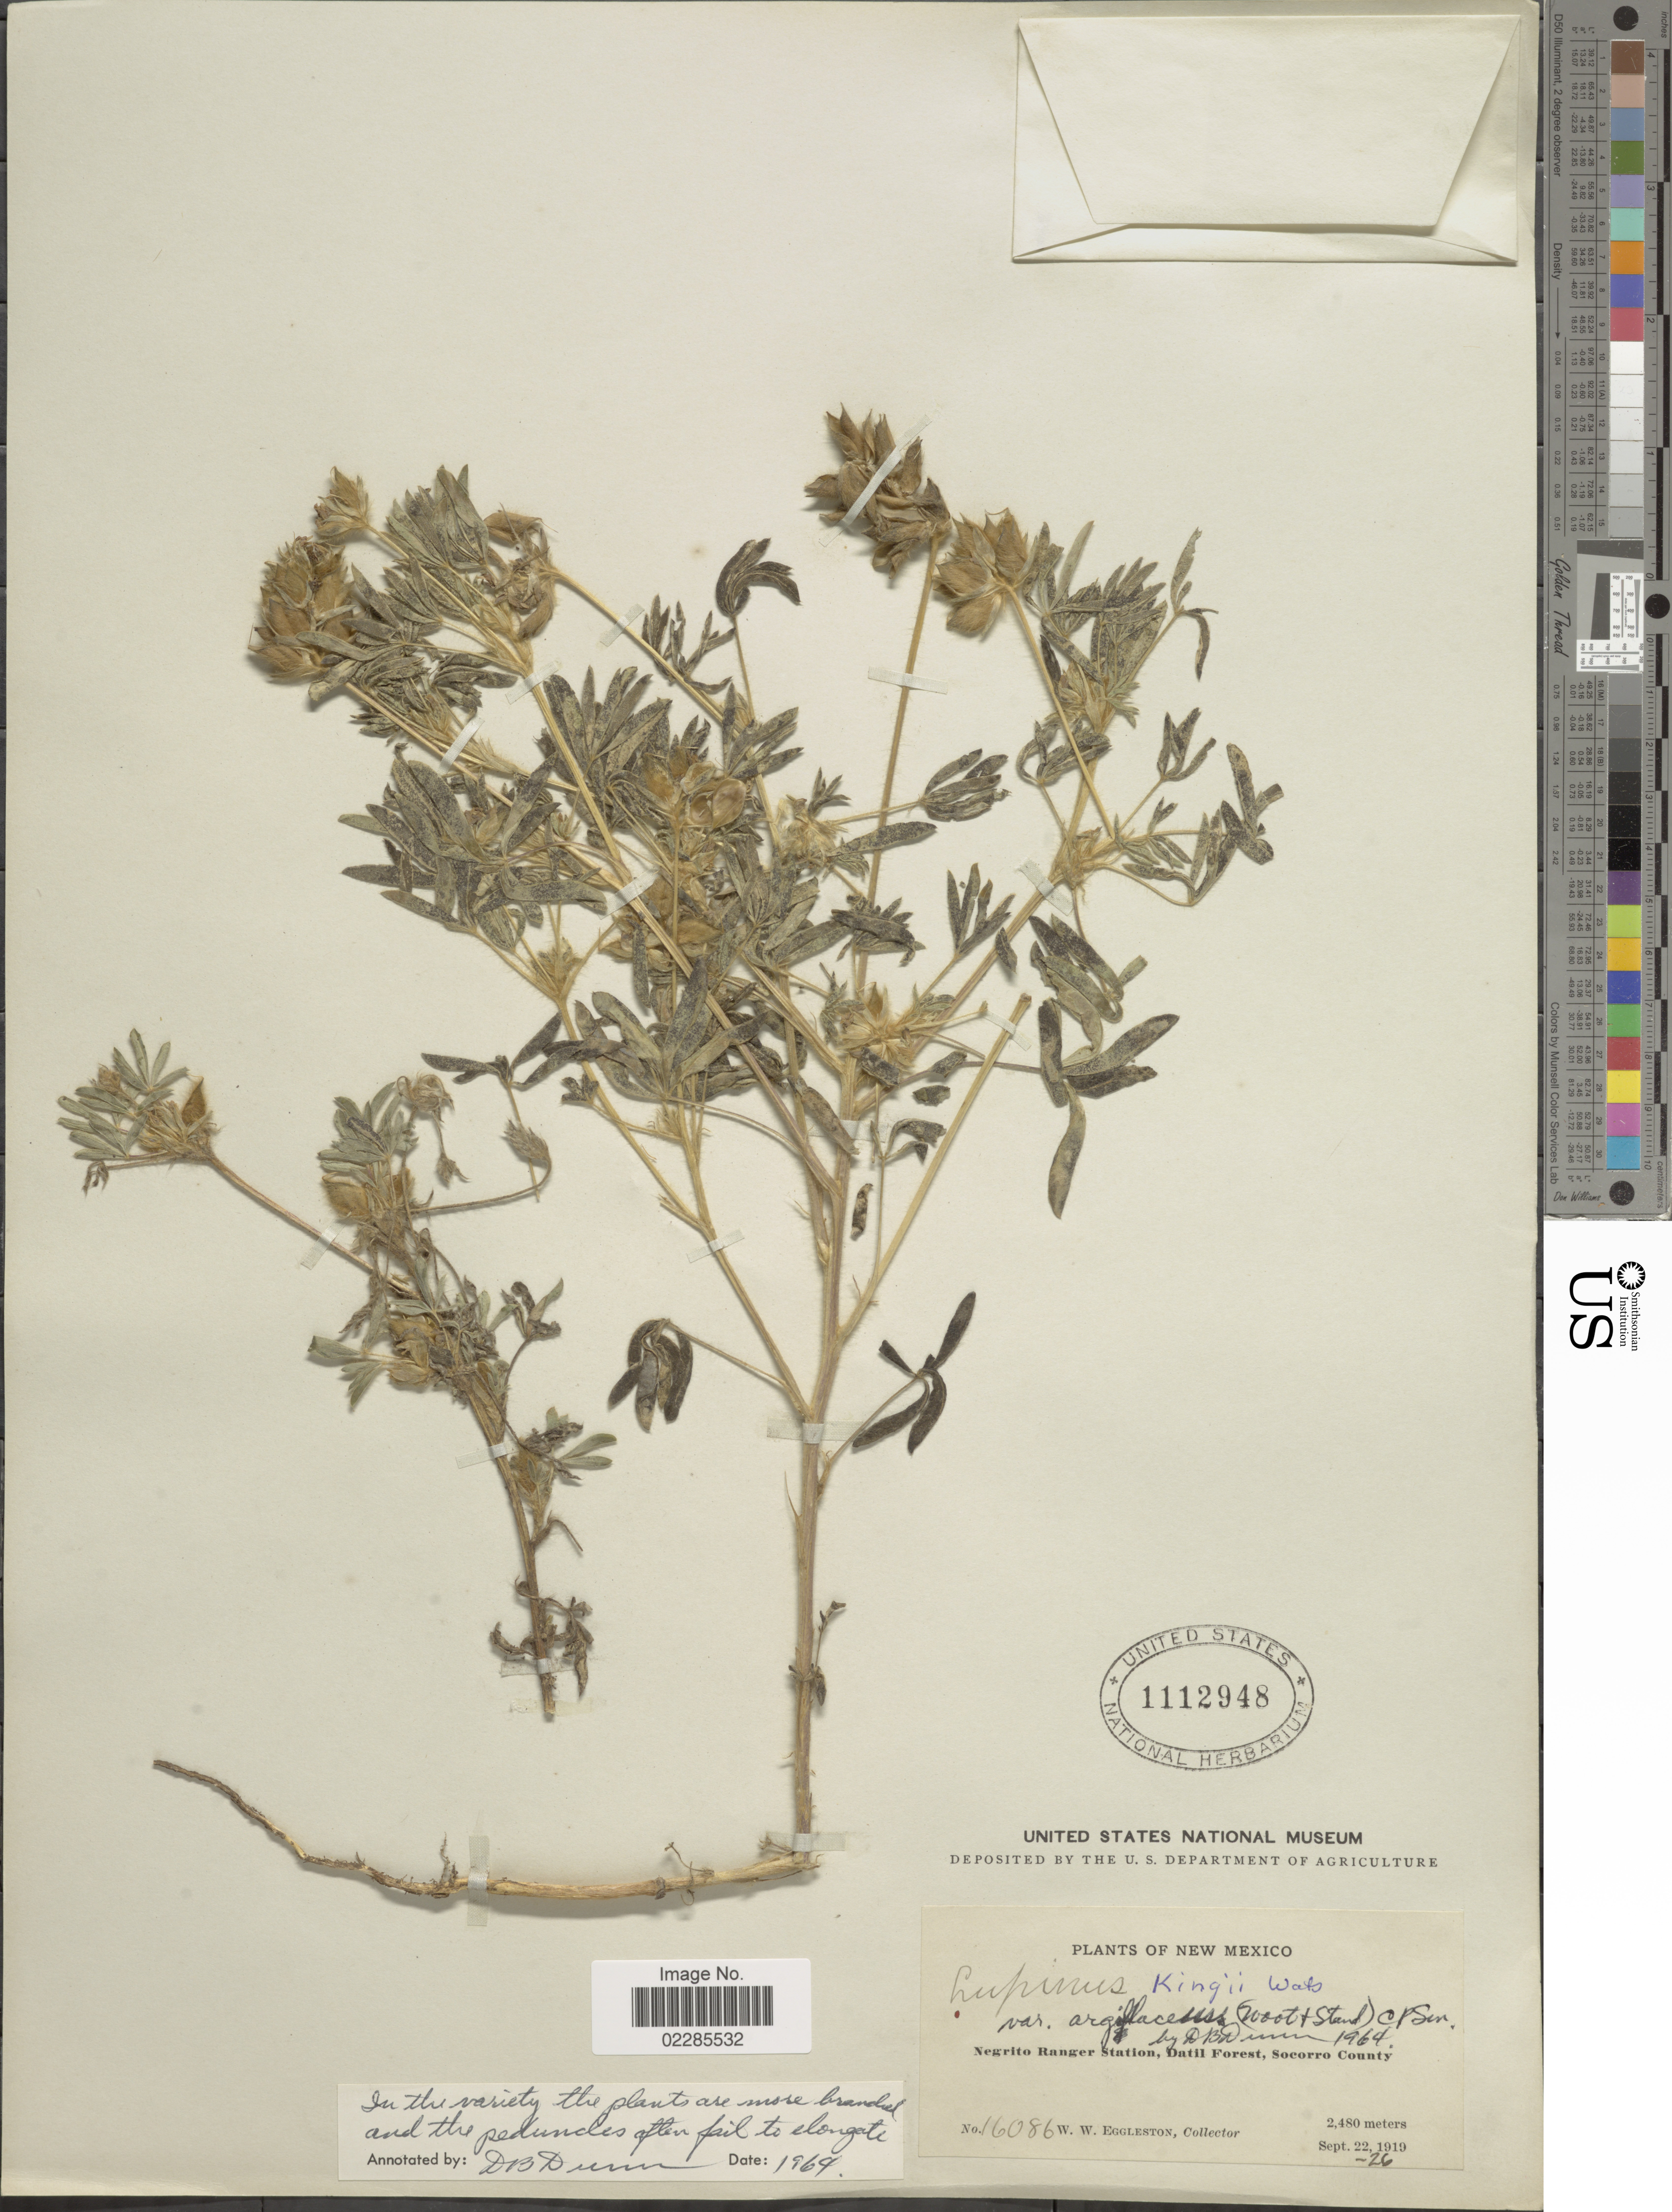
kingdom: Plantae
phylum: Tracheophyta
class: Magnoliopsida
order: Fabales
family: Fabaceae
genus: Lupinus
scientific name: Lupinus kingii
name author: S. Watson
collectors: W. W. Eggleston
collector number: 16086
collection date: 1919-08-22/1919-09-26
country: United States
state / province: New Mexico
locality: Negrito Ranger Station, Datil Forest, Socorro County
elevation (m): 2480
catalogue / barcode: US 1112948